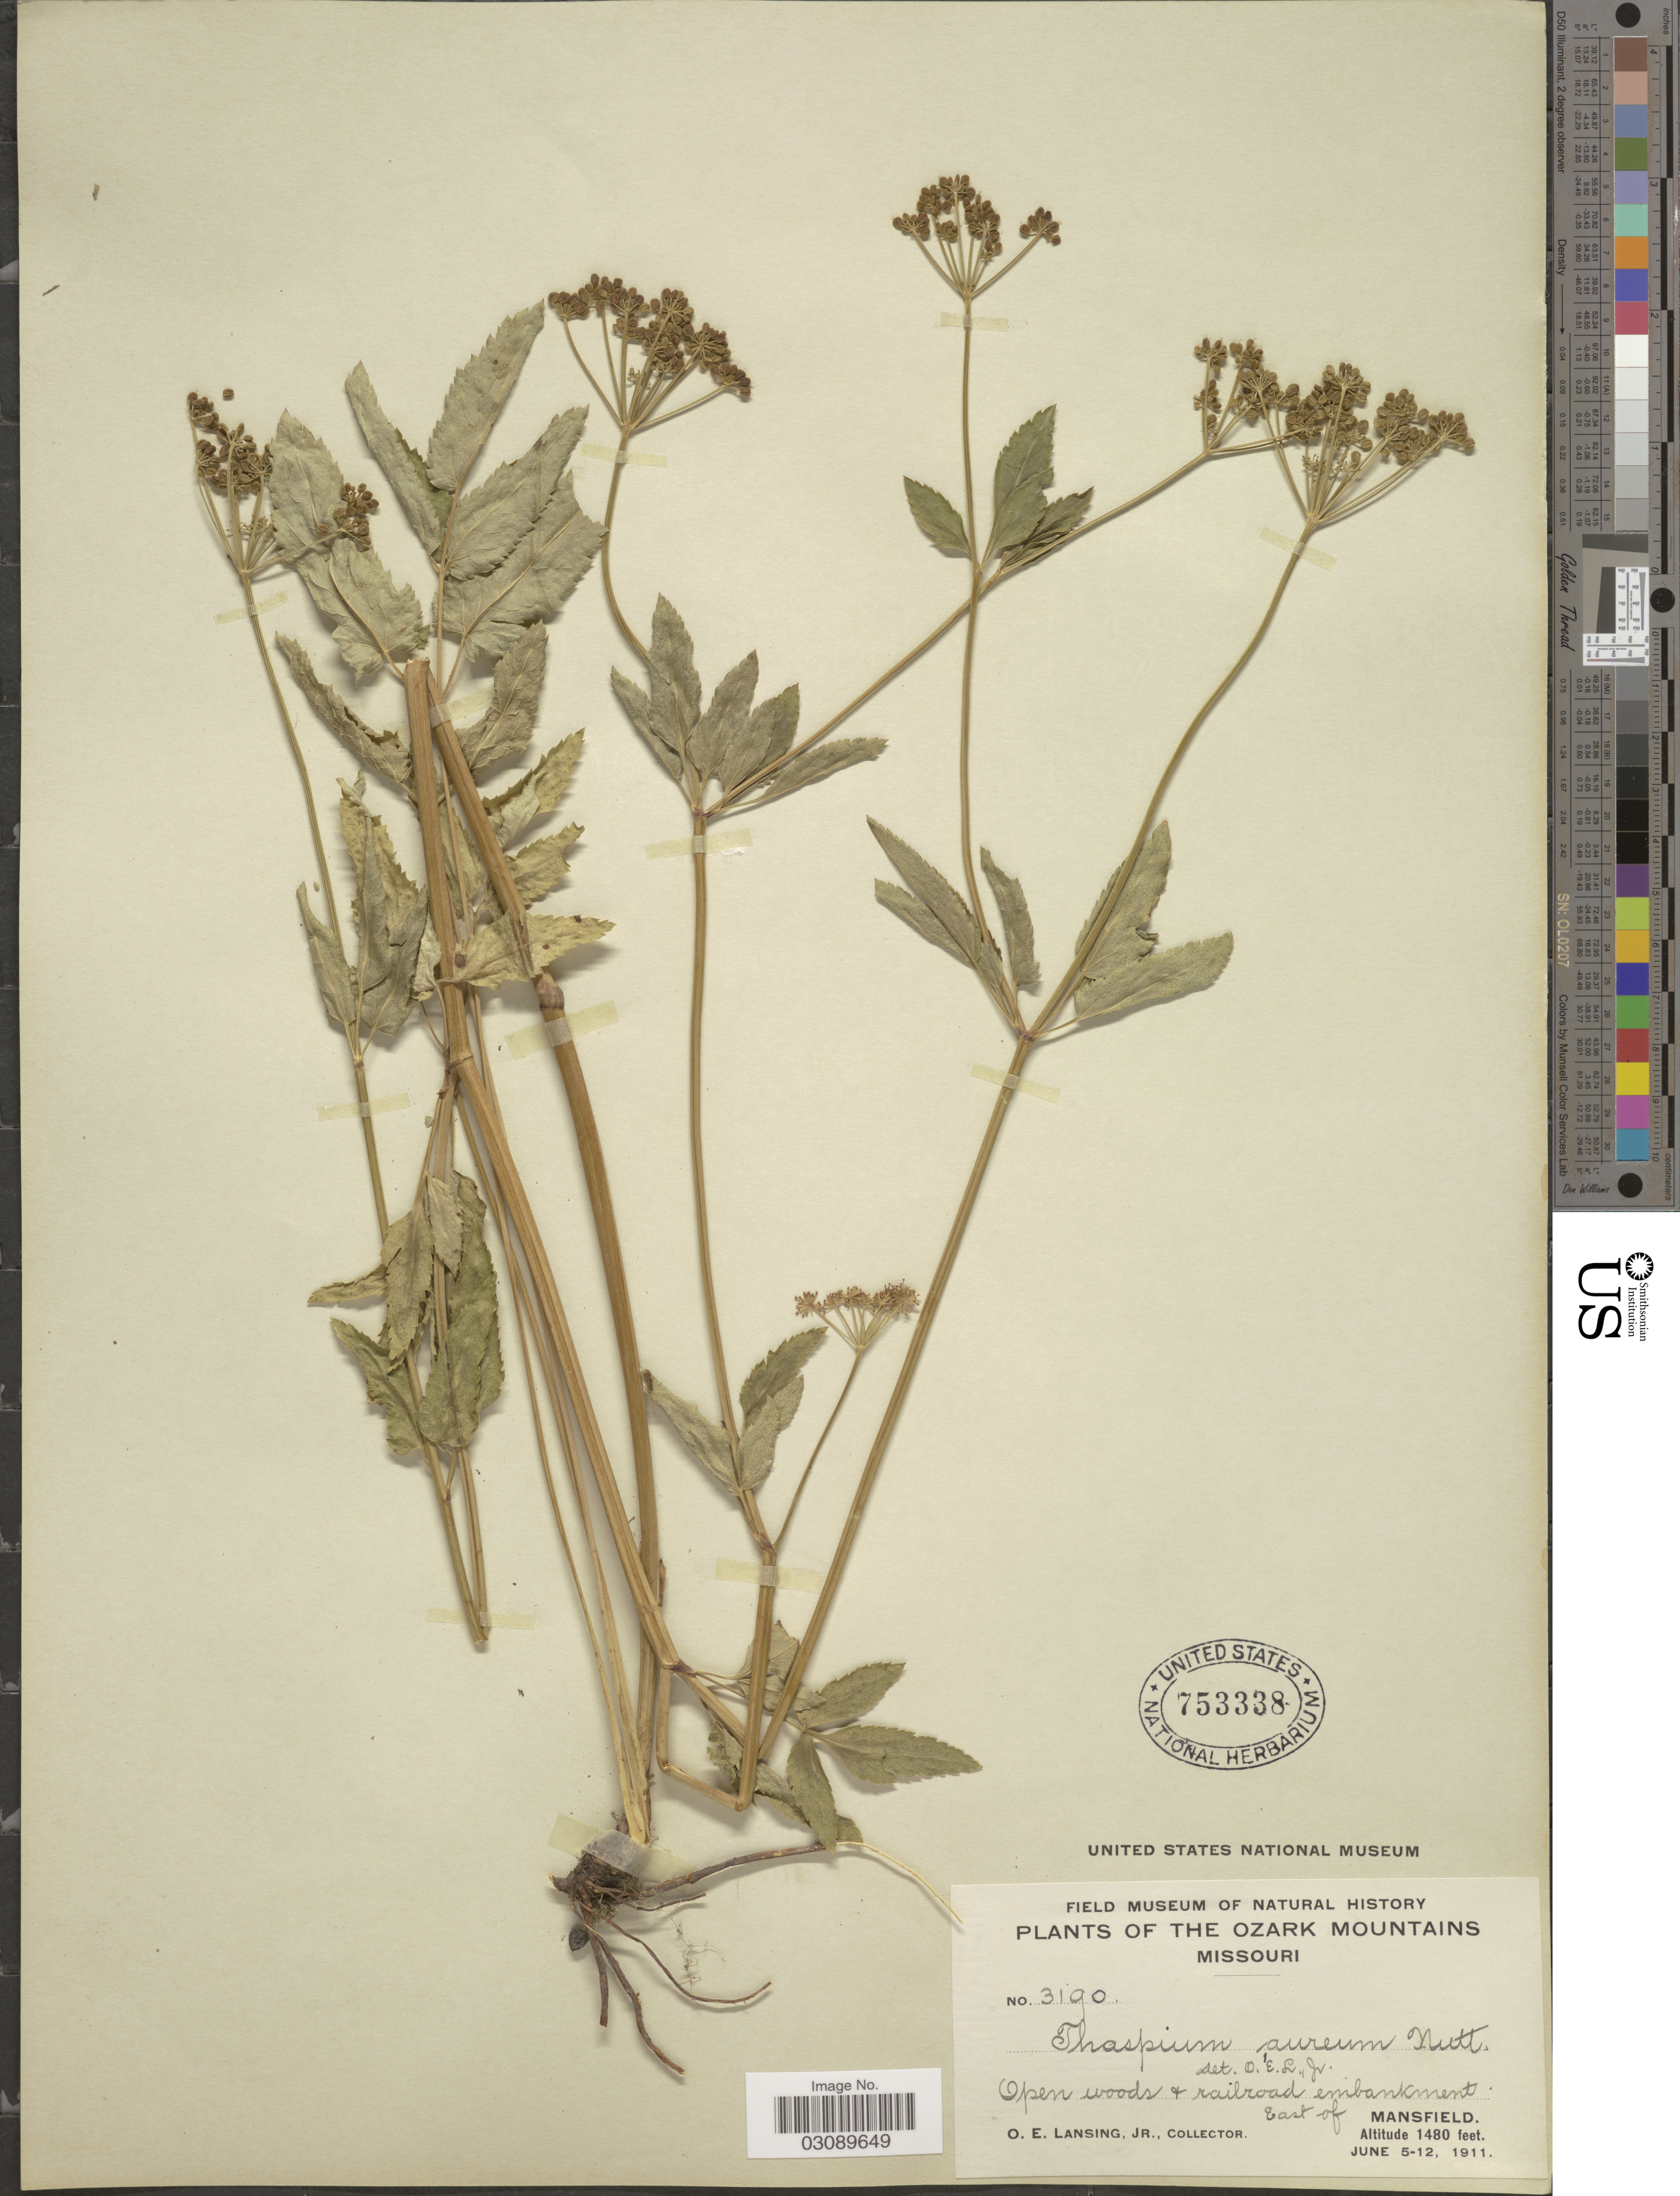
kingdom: Plantae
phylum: Tracheophyta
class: Magnoliopsida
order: Apiales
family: Apiaceae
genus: Thaspium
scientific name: Thaspium trifoliatum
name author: (L.) A. Gray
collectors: O. Lansing Jr.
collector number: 3190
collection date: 1911-06-05/1911-06-12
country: United States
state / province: Missouri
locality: Ozark Mountains. East of Mansfield.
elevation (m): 451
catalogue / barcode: US 753338